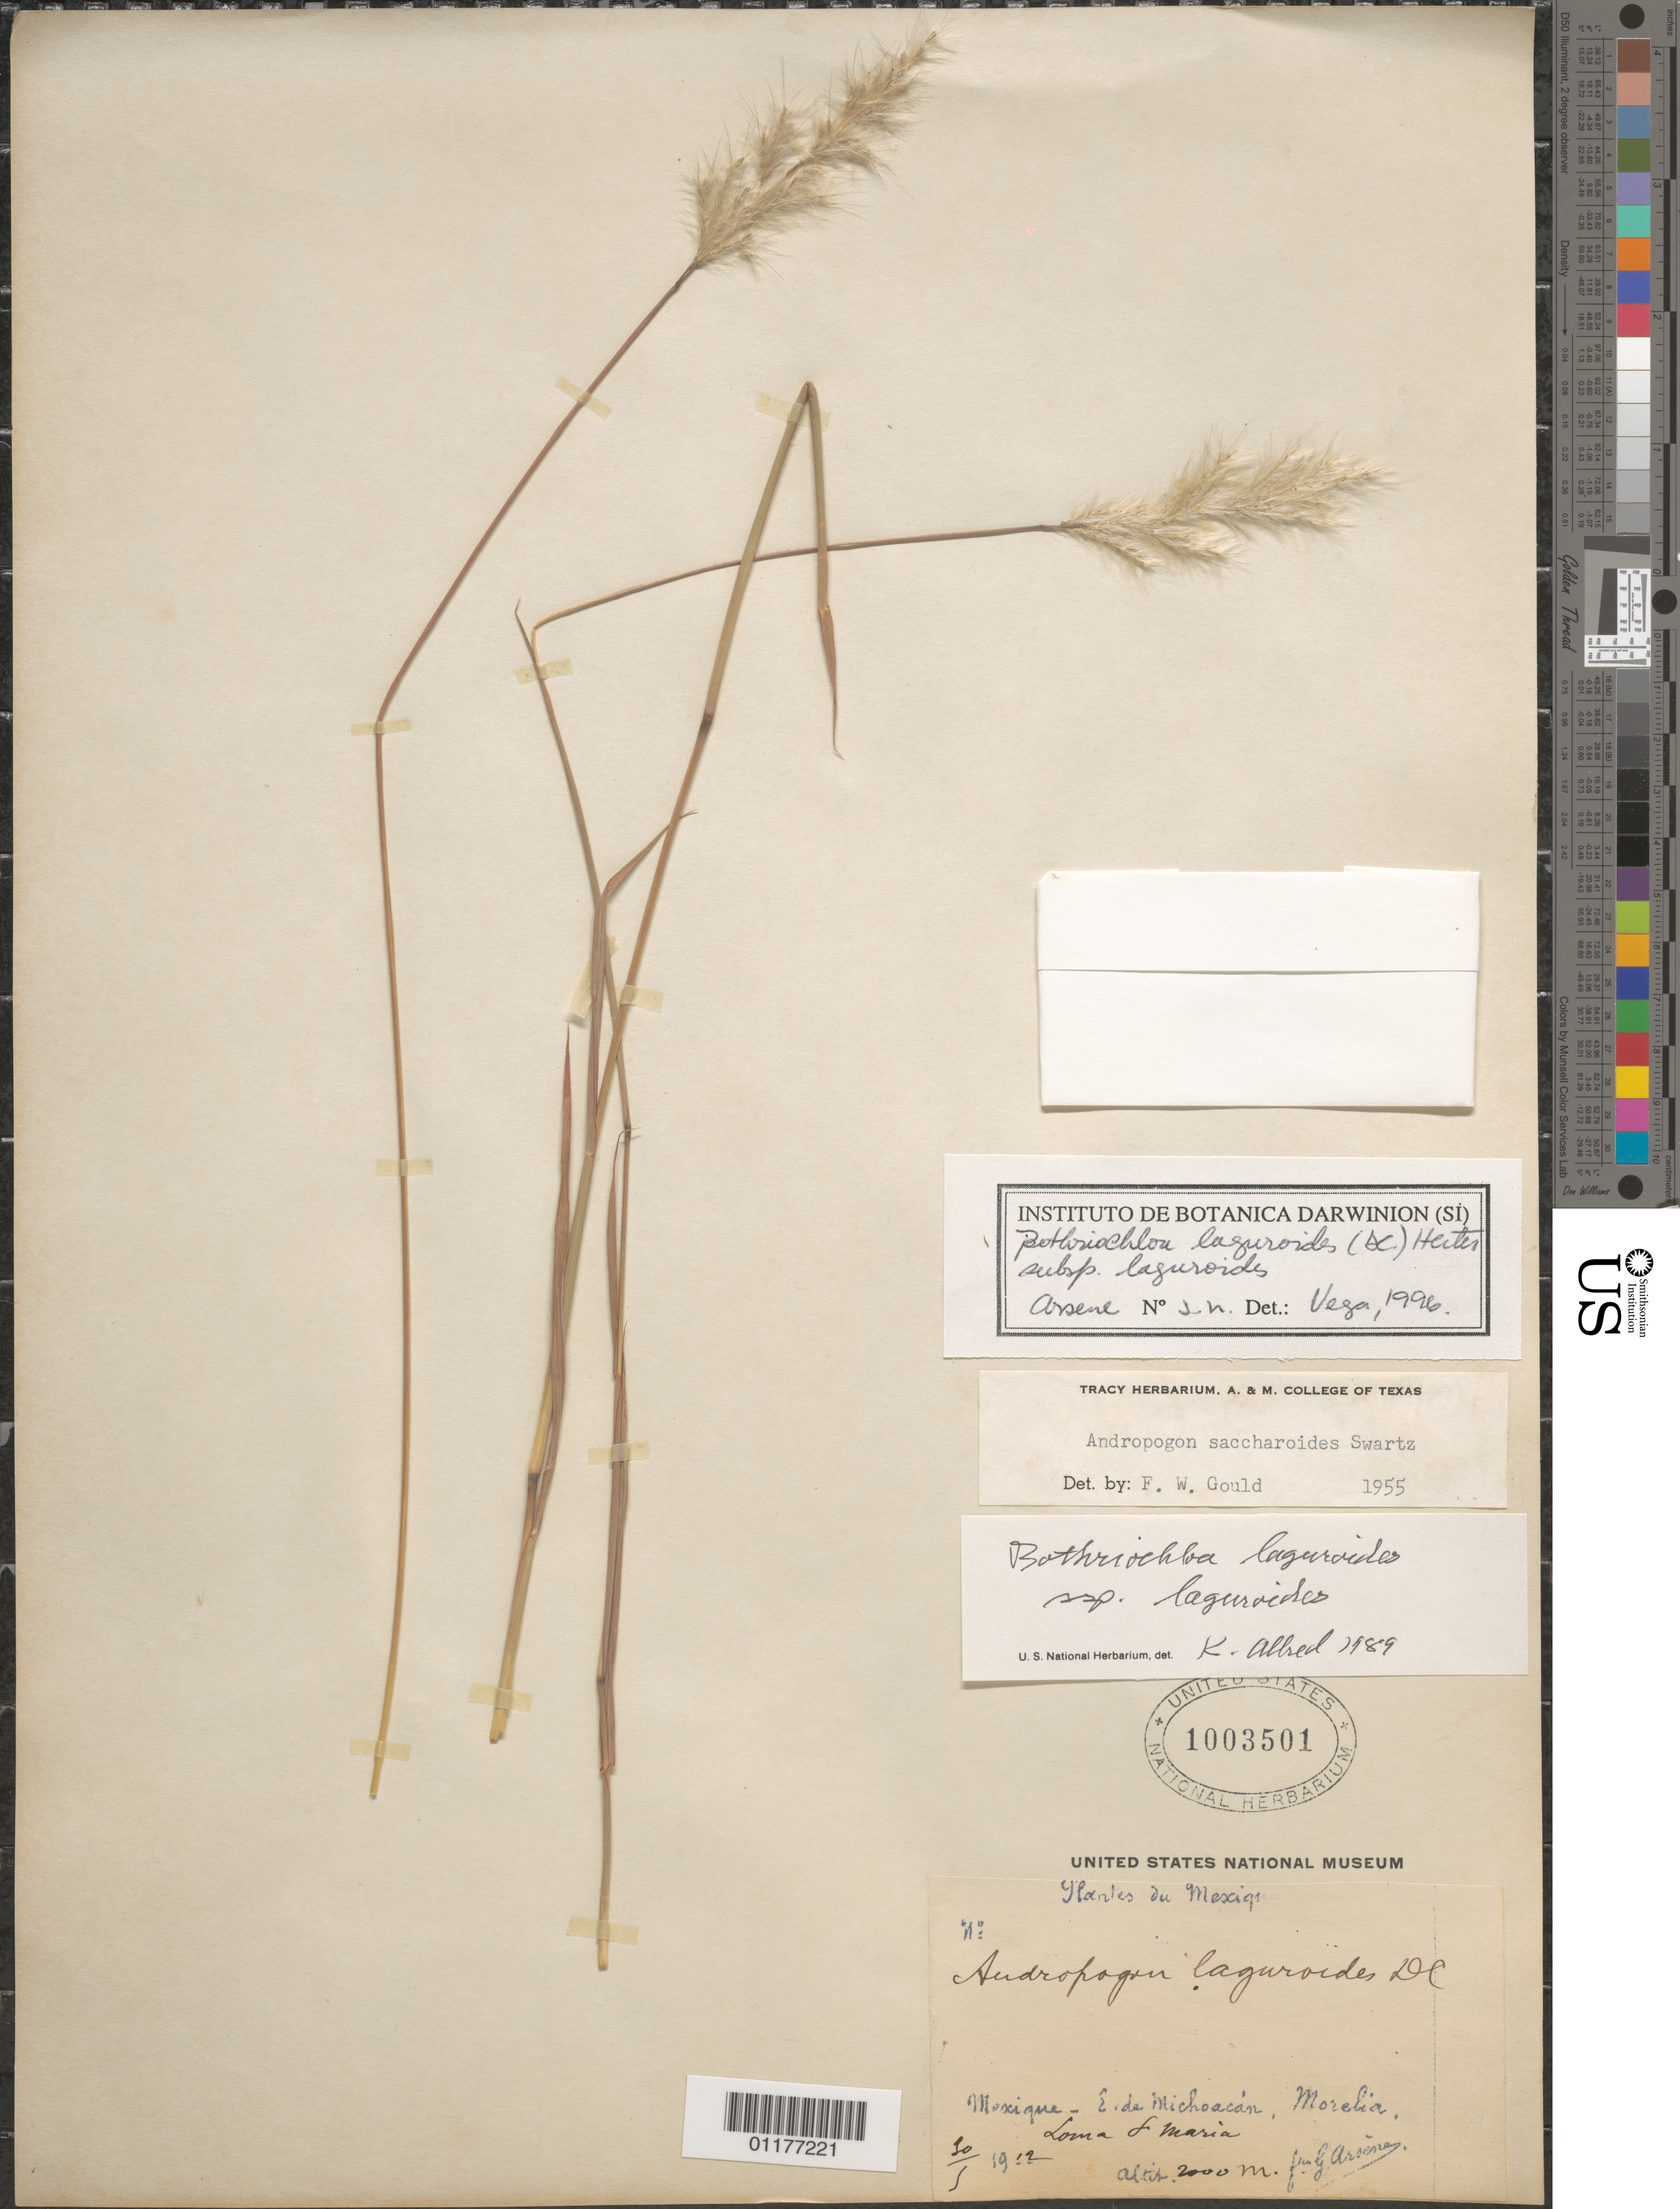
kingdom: Plantae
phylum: Tracheophyta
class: Liliopsida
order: Poales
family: Poaceae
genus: Bothriochloa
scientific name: Bothriochloa laguroides subsp. laguroides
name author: (DC.) Herter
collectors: Bro. G. Arsène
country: Mexico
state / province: Michoacán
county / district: Morelia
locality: Loma and Maria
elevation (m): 2000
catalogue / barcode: US 1003501